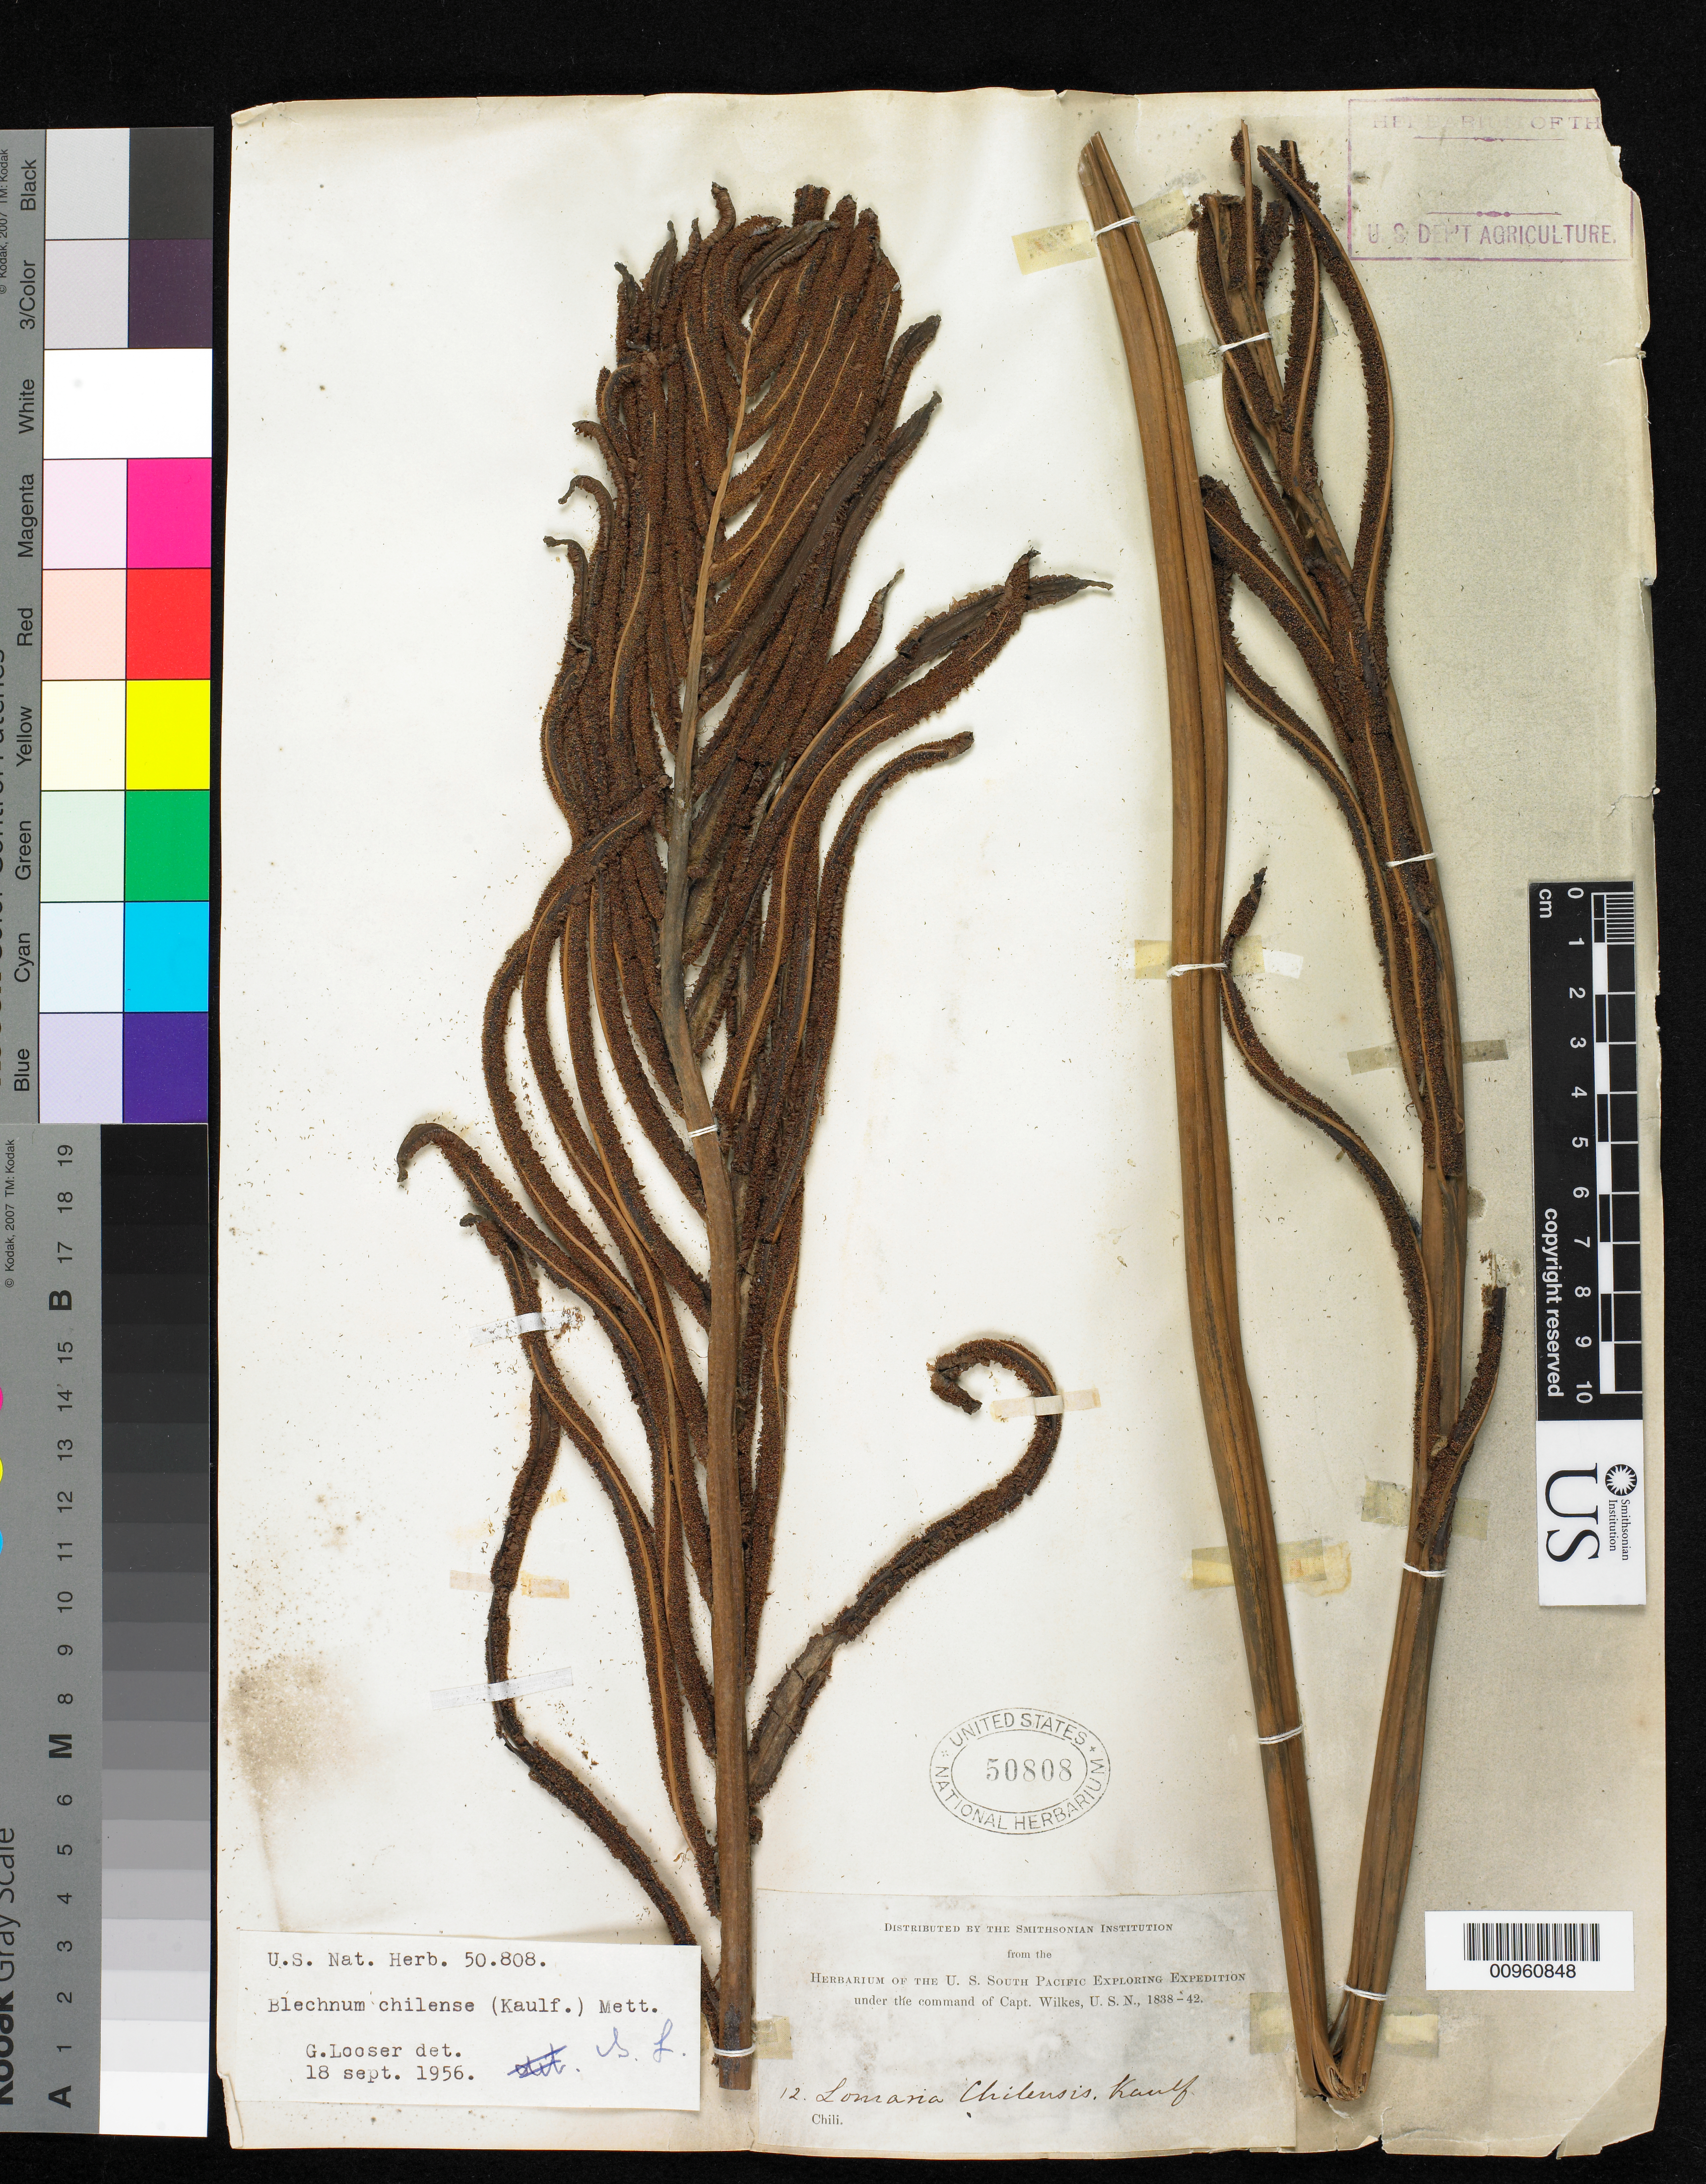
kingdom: Plantae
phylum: Tracheophyta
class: Polypodiopsida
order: Polypodiales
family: Blechnaceae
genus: Blechnum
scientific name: Blechnum cordatum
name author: (Desv.) Hieron.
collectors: Wilkes Explor. Exped.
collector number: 12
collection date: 1838/1842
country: Chile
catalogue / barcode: US 50808